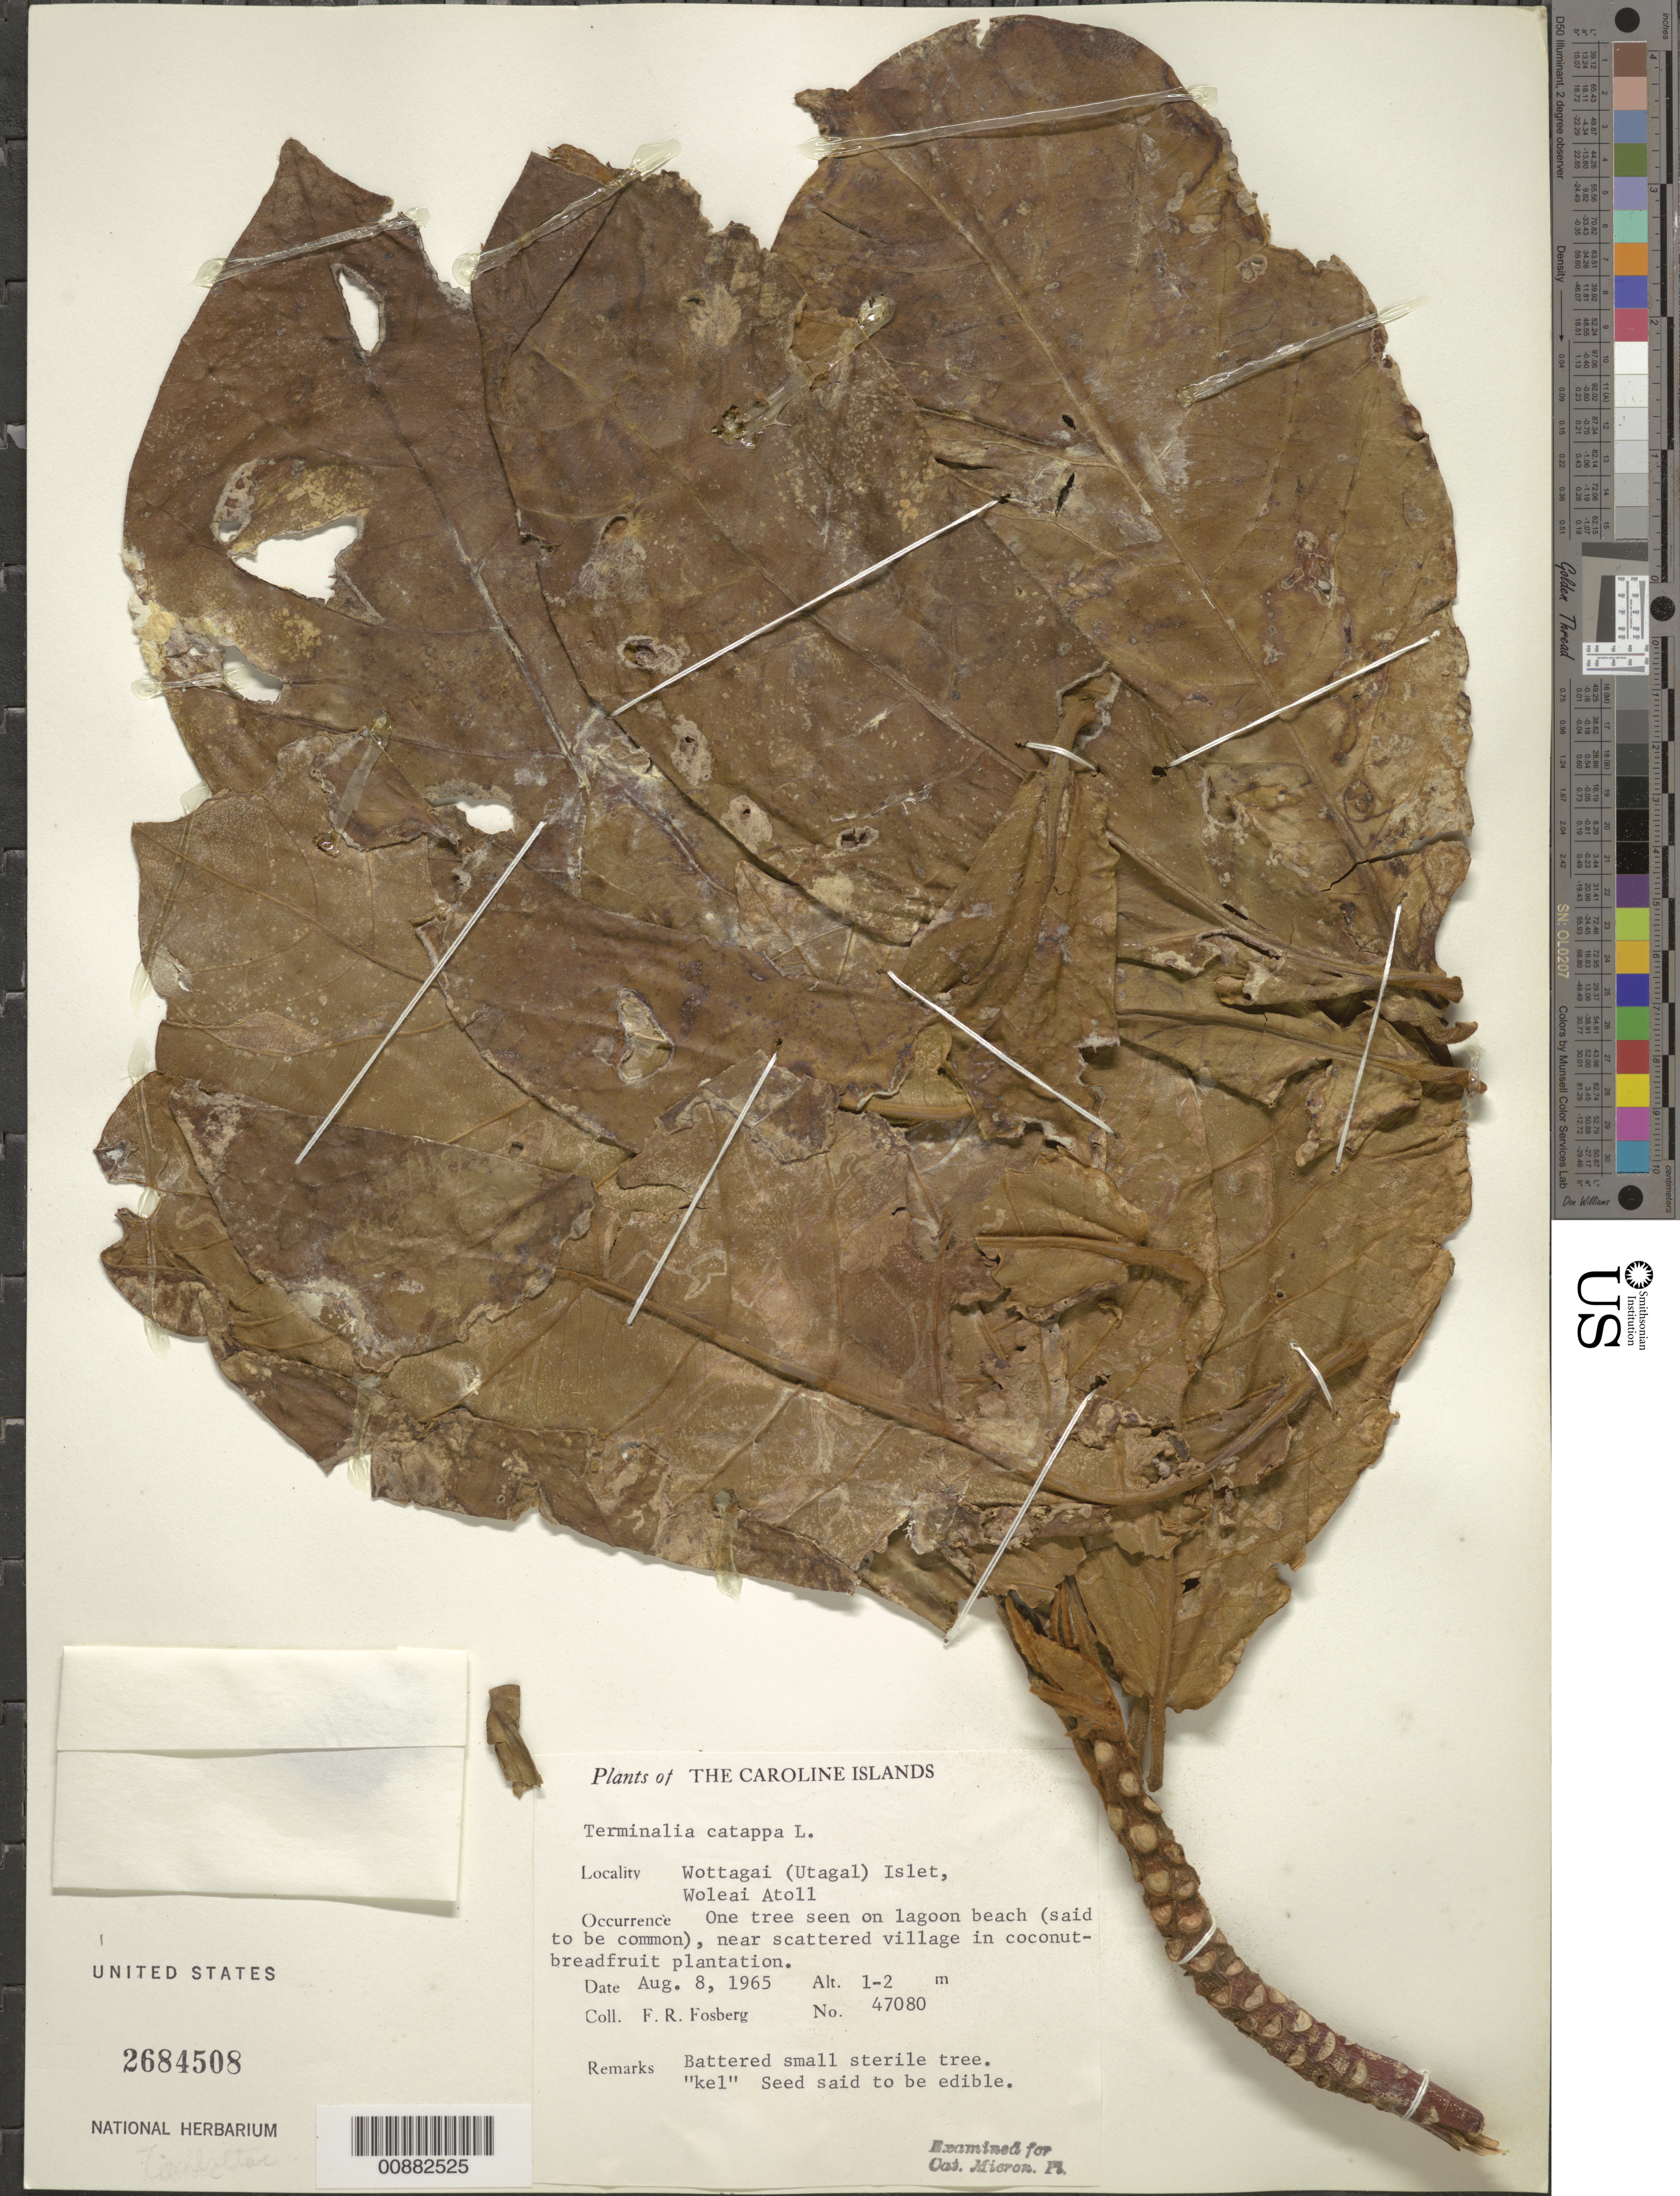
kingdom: Plantae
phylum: Tracheophyta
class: Magnoliopsida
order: Myrtales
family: Combretaceae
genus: Terminalia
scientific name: Terminalia catappa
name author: L.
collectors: F. R. Fosberg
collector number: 47080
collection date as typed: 08 Aug 1965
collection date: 1965-08-08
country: Micronesia, Federated States of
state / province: Yap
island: Woleai Atoll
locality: Wottagai (Utagal) Islet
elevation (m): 1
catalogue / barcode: US 2684508